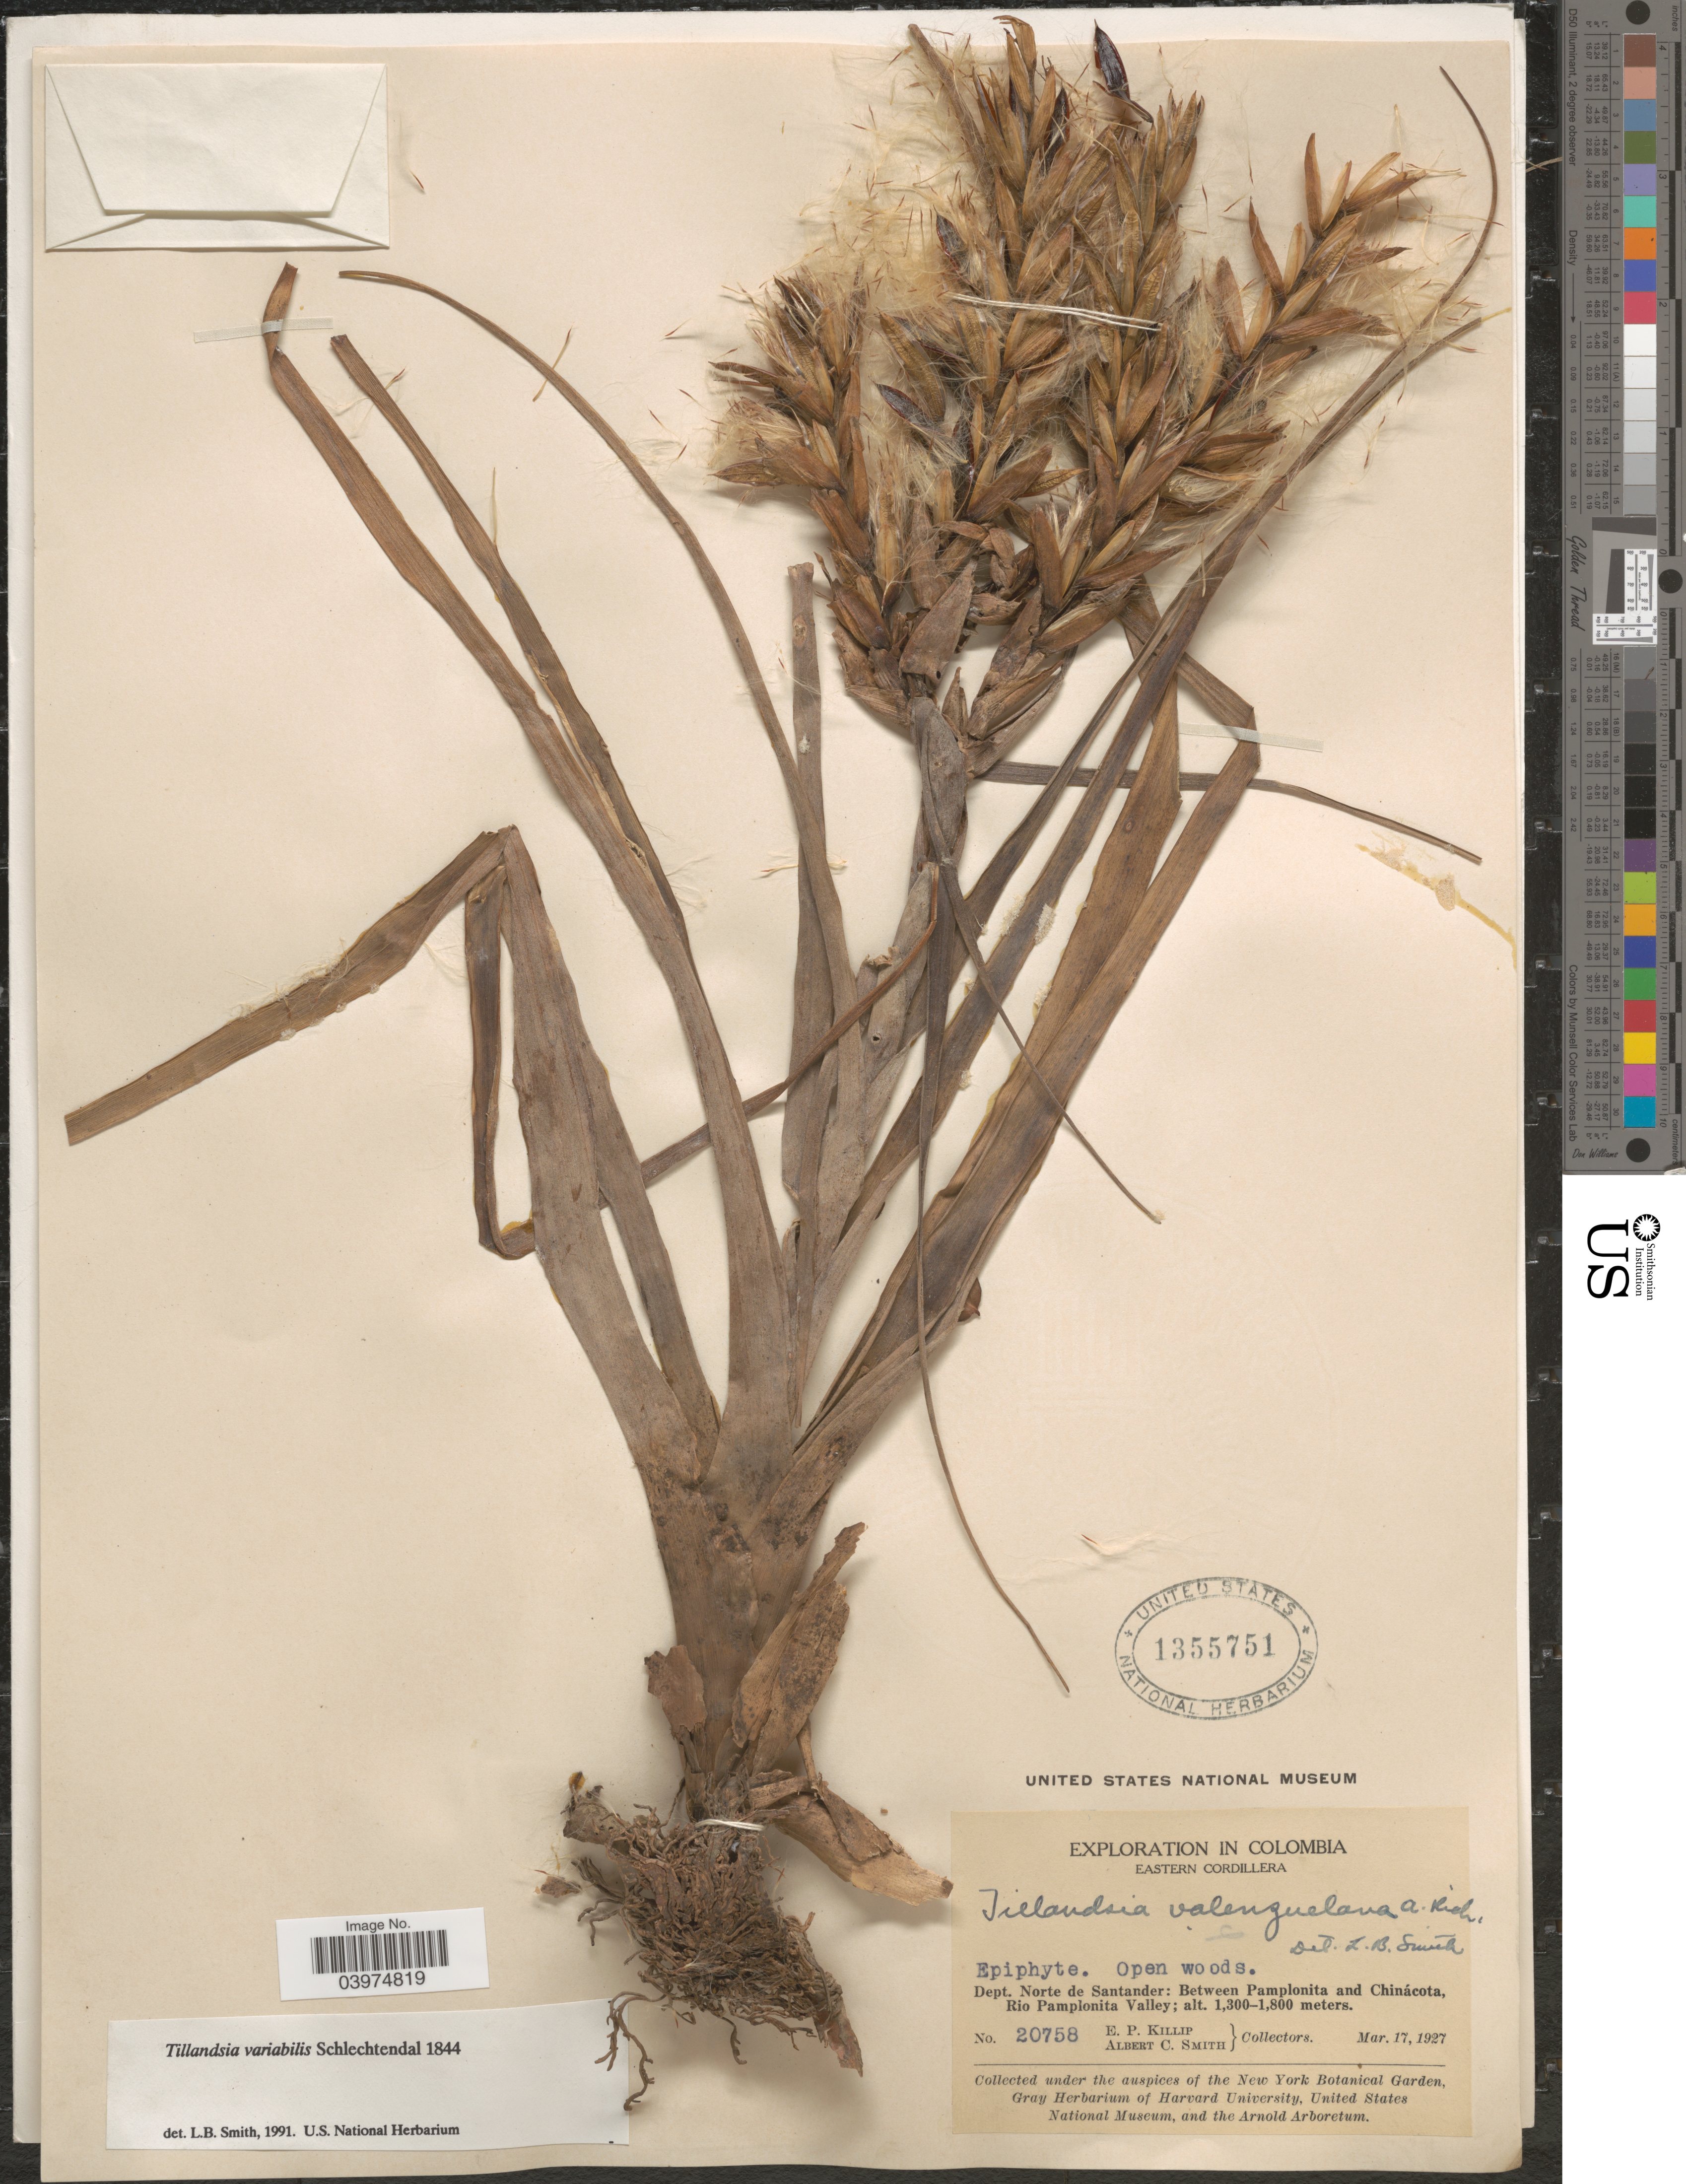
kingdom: Plantae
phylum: Tracheophyta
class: Liliopsida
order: Poales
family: Bromeliaceae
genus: Tillandsia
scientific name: Tillandsia variabilis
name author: Schltdl.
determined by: Smith, Lyman B., (US), NMNH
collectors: E. P. Killip & A. C. Smith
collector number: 20758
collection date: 1927-03-17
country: Colombia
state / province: Norte de Santander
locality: Exploration in Colombia. Eastern Cordillera. Dept. Norte de Santander: Between Pamplonita and Chinácota, Rio Pamplonita Valley.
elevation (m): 1300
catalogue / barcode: US 1355751